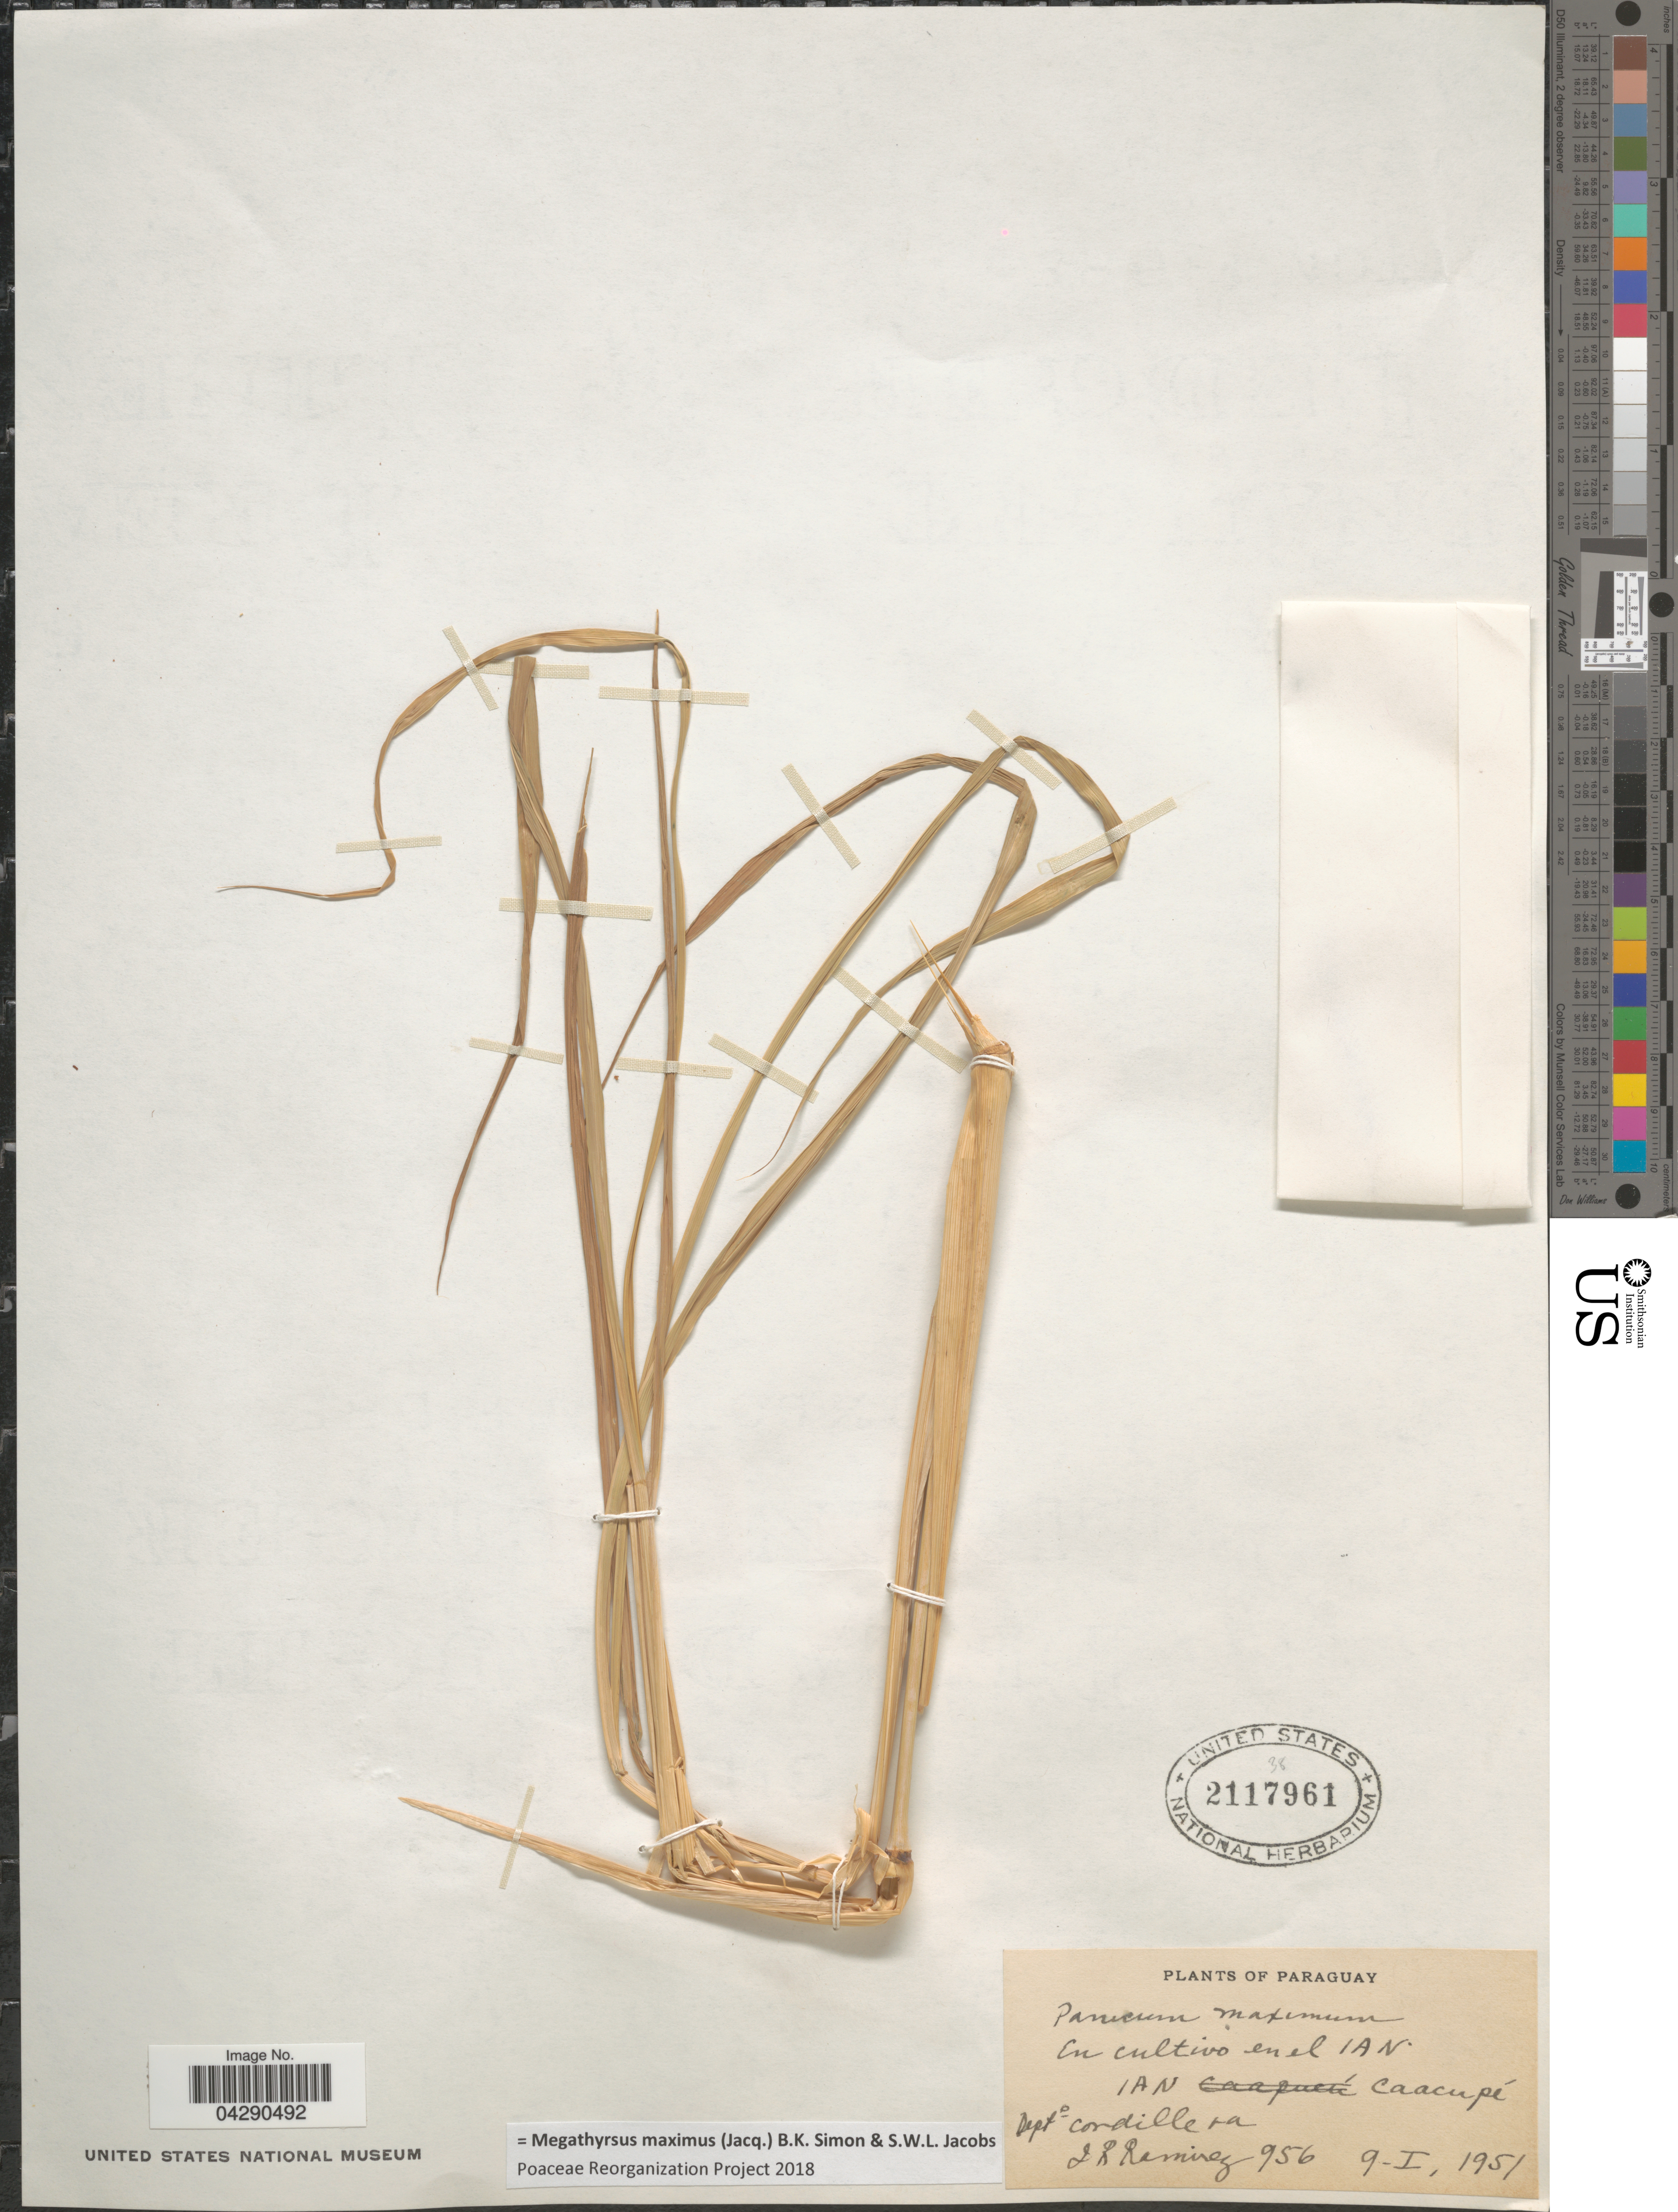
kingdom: Plantae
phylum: Tracheophyta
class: Liliopsida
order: Poales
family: Poaceae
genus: Megathyrsus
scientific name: Megathyrsus maximus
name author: (Jacq.) B.K. Simon & S.W.L. Jacobs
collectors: J. Ramirez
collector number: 956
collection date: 1951-01-09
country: Paraguay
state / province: Cordillera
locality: En cultivo en el IAN. IAN Caacupé. Dept° Cordillera.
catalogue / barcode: US 2117961